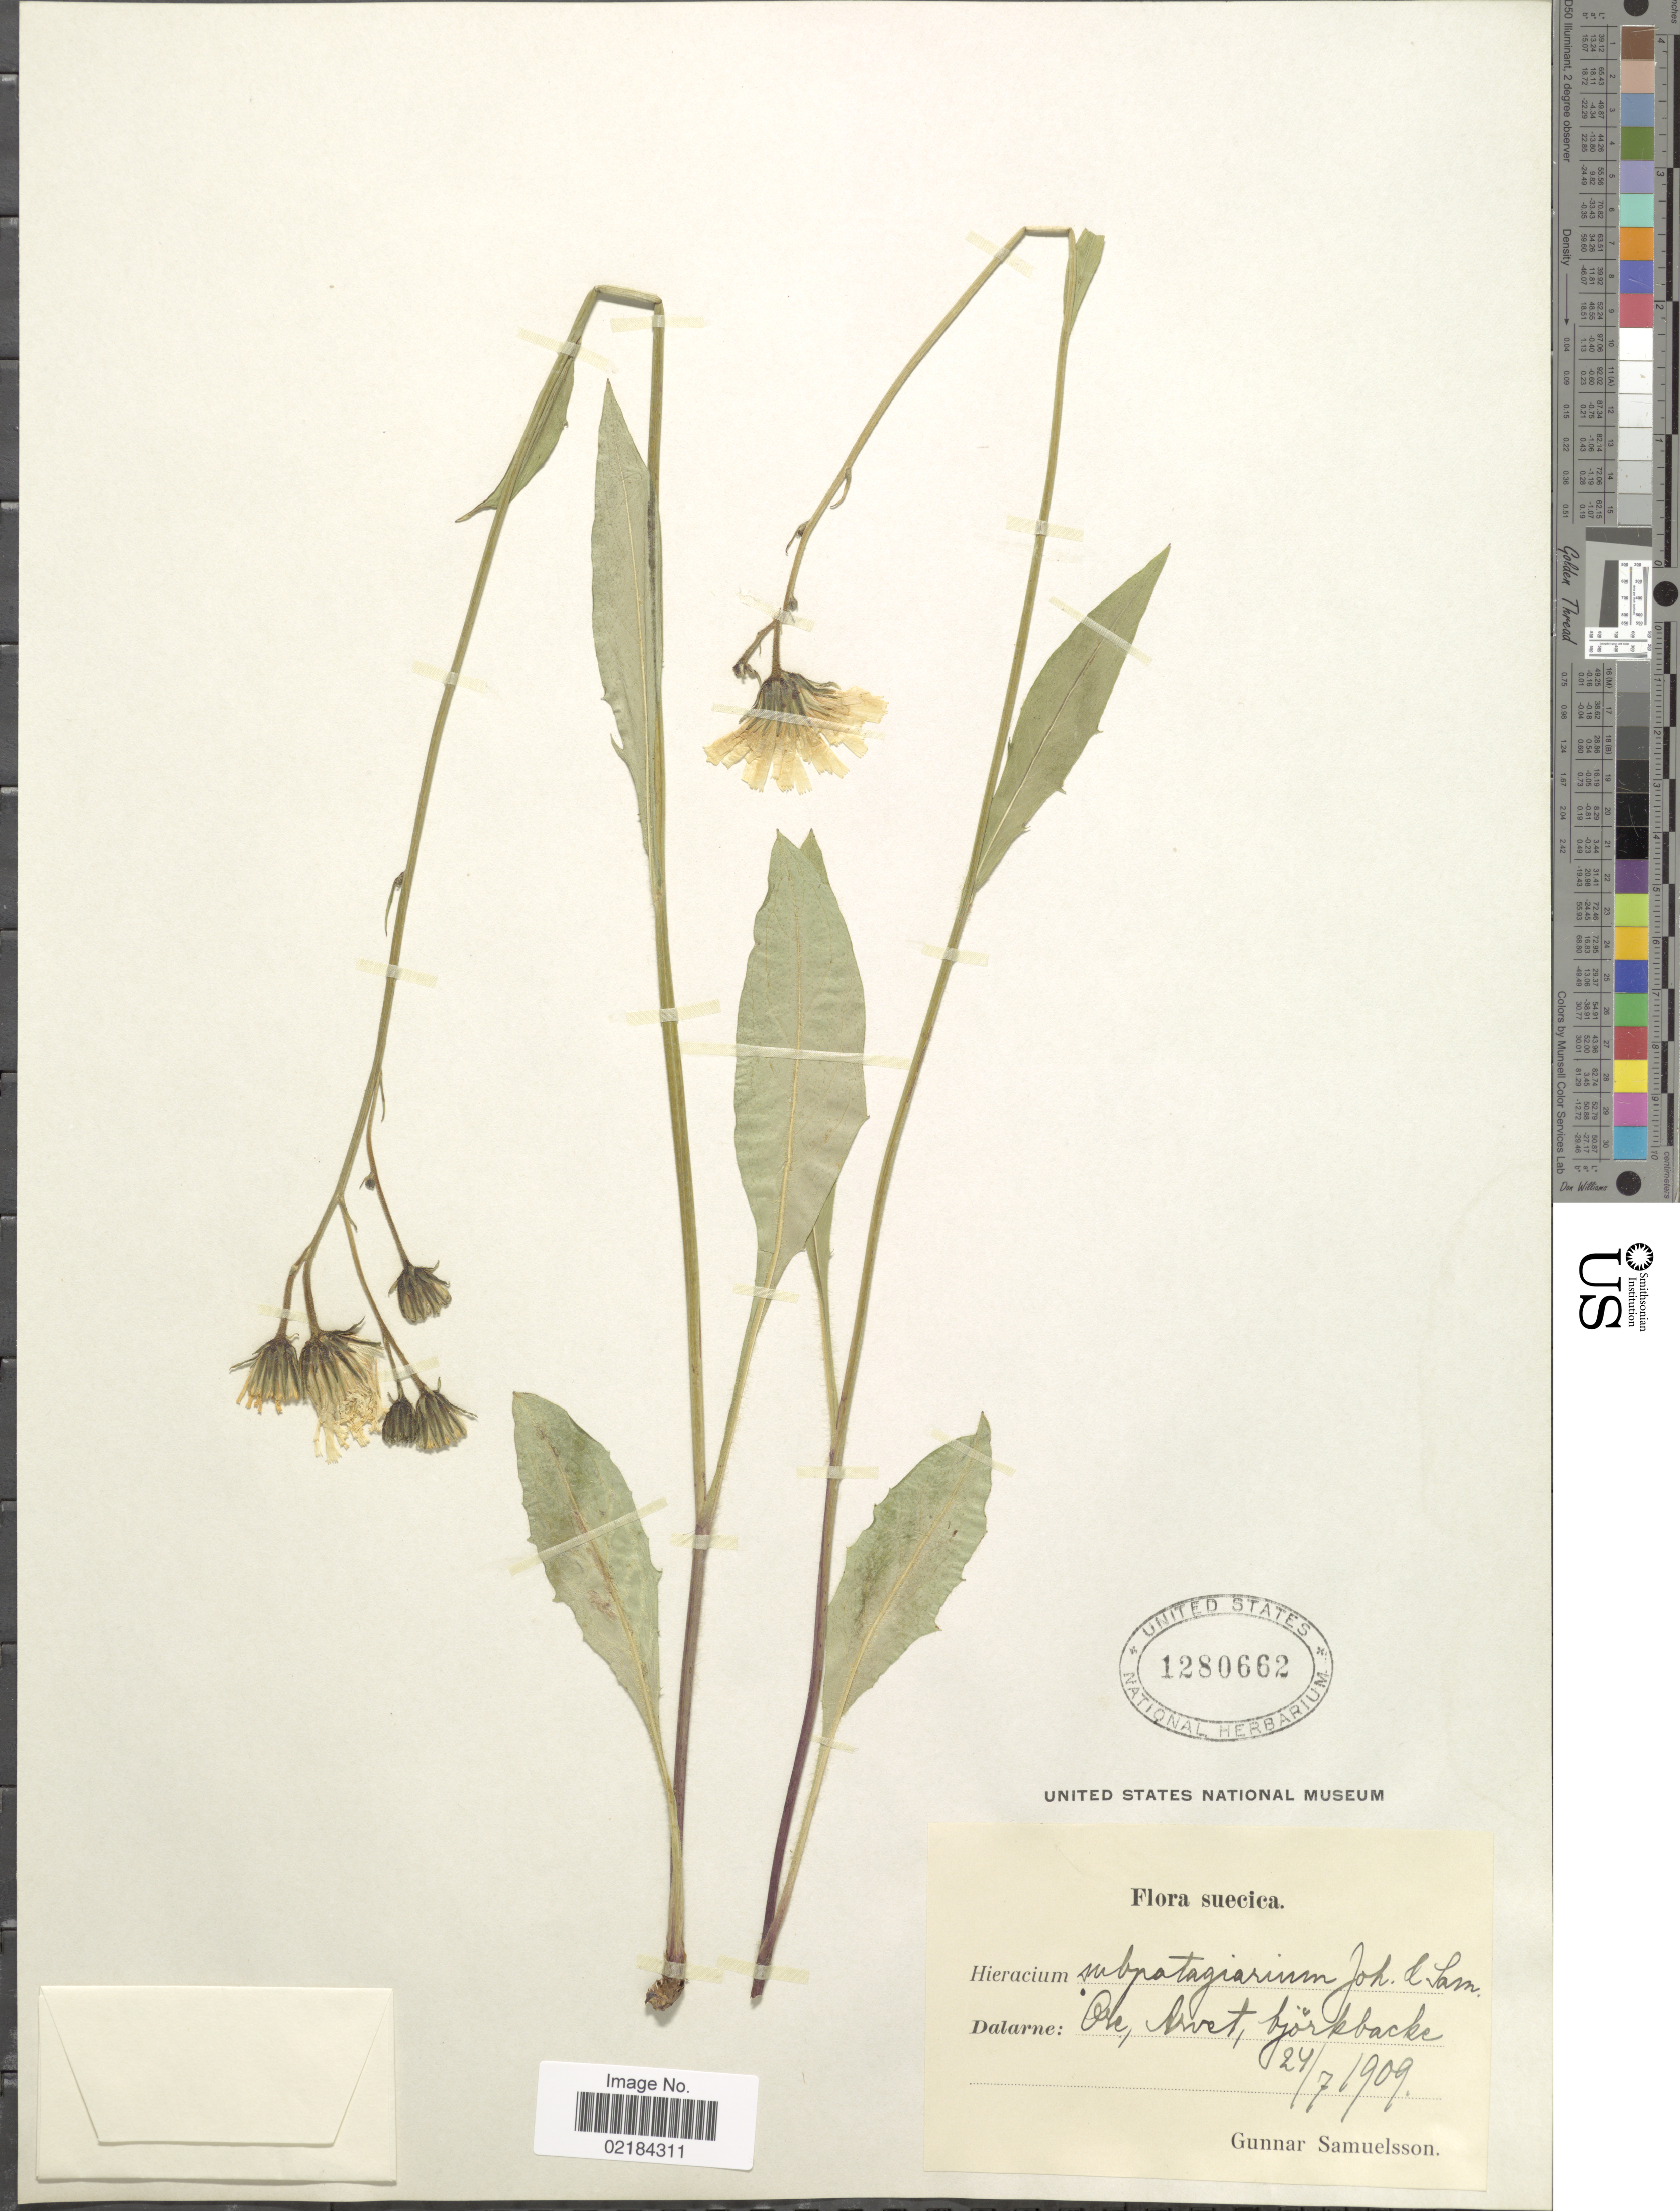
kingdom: Plantae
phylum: Tracheophyta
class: Magnoliopsida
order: Asterales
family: Asteraceae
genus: Hieracium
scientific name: Hieracium subpatagiarium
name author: Johanss. & Sam.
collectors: G. Samuelsson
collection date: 1909-07-24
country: Sweden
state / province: Dalarna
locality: Suecica. Dalarne: Ore, Arvet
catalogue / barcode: US 1280662